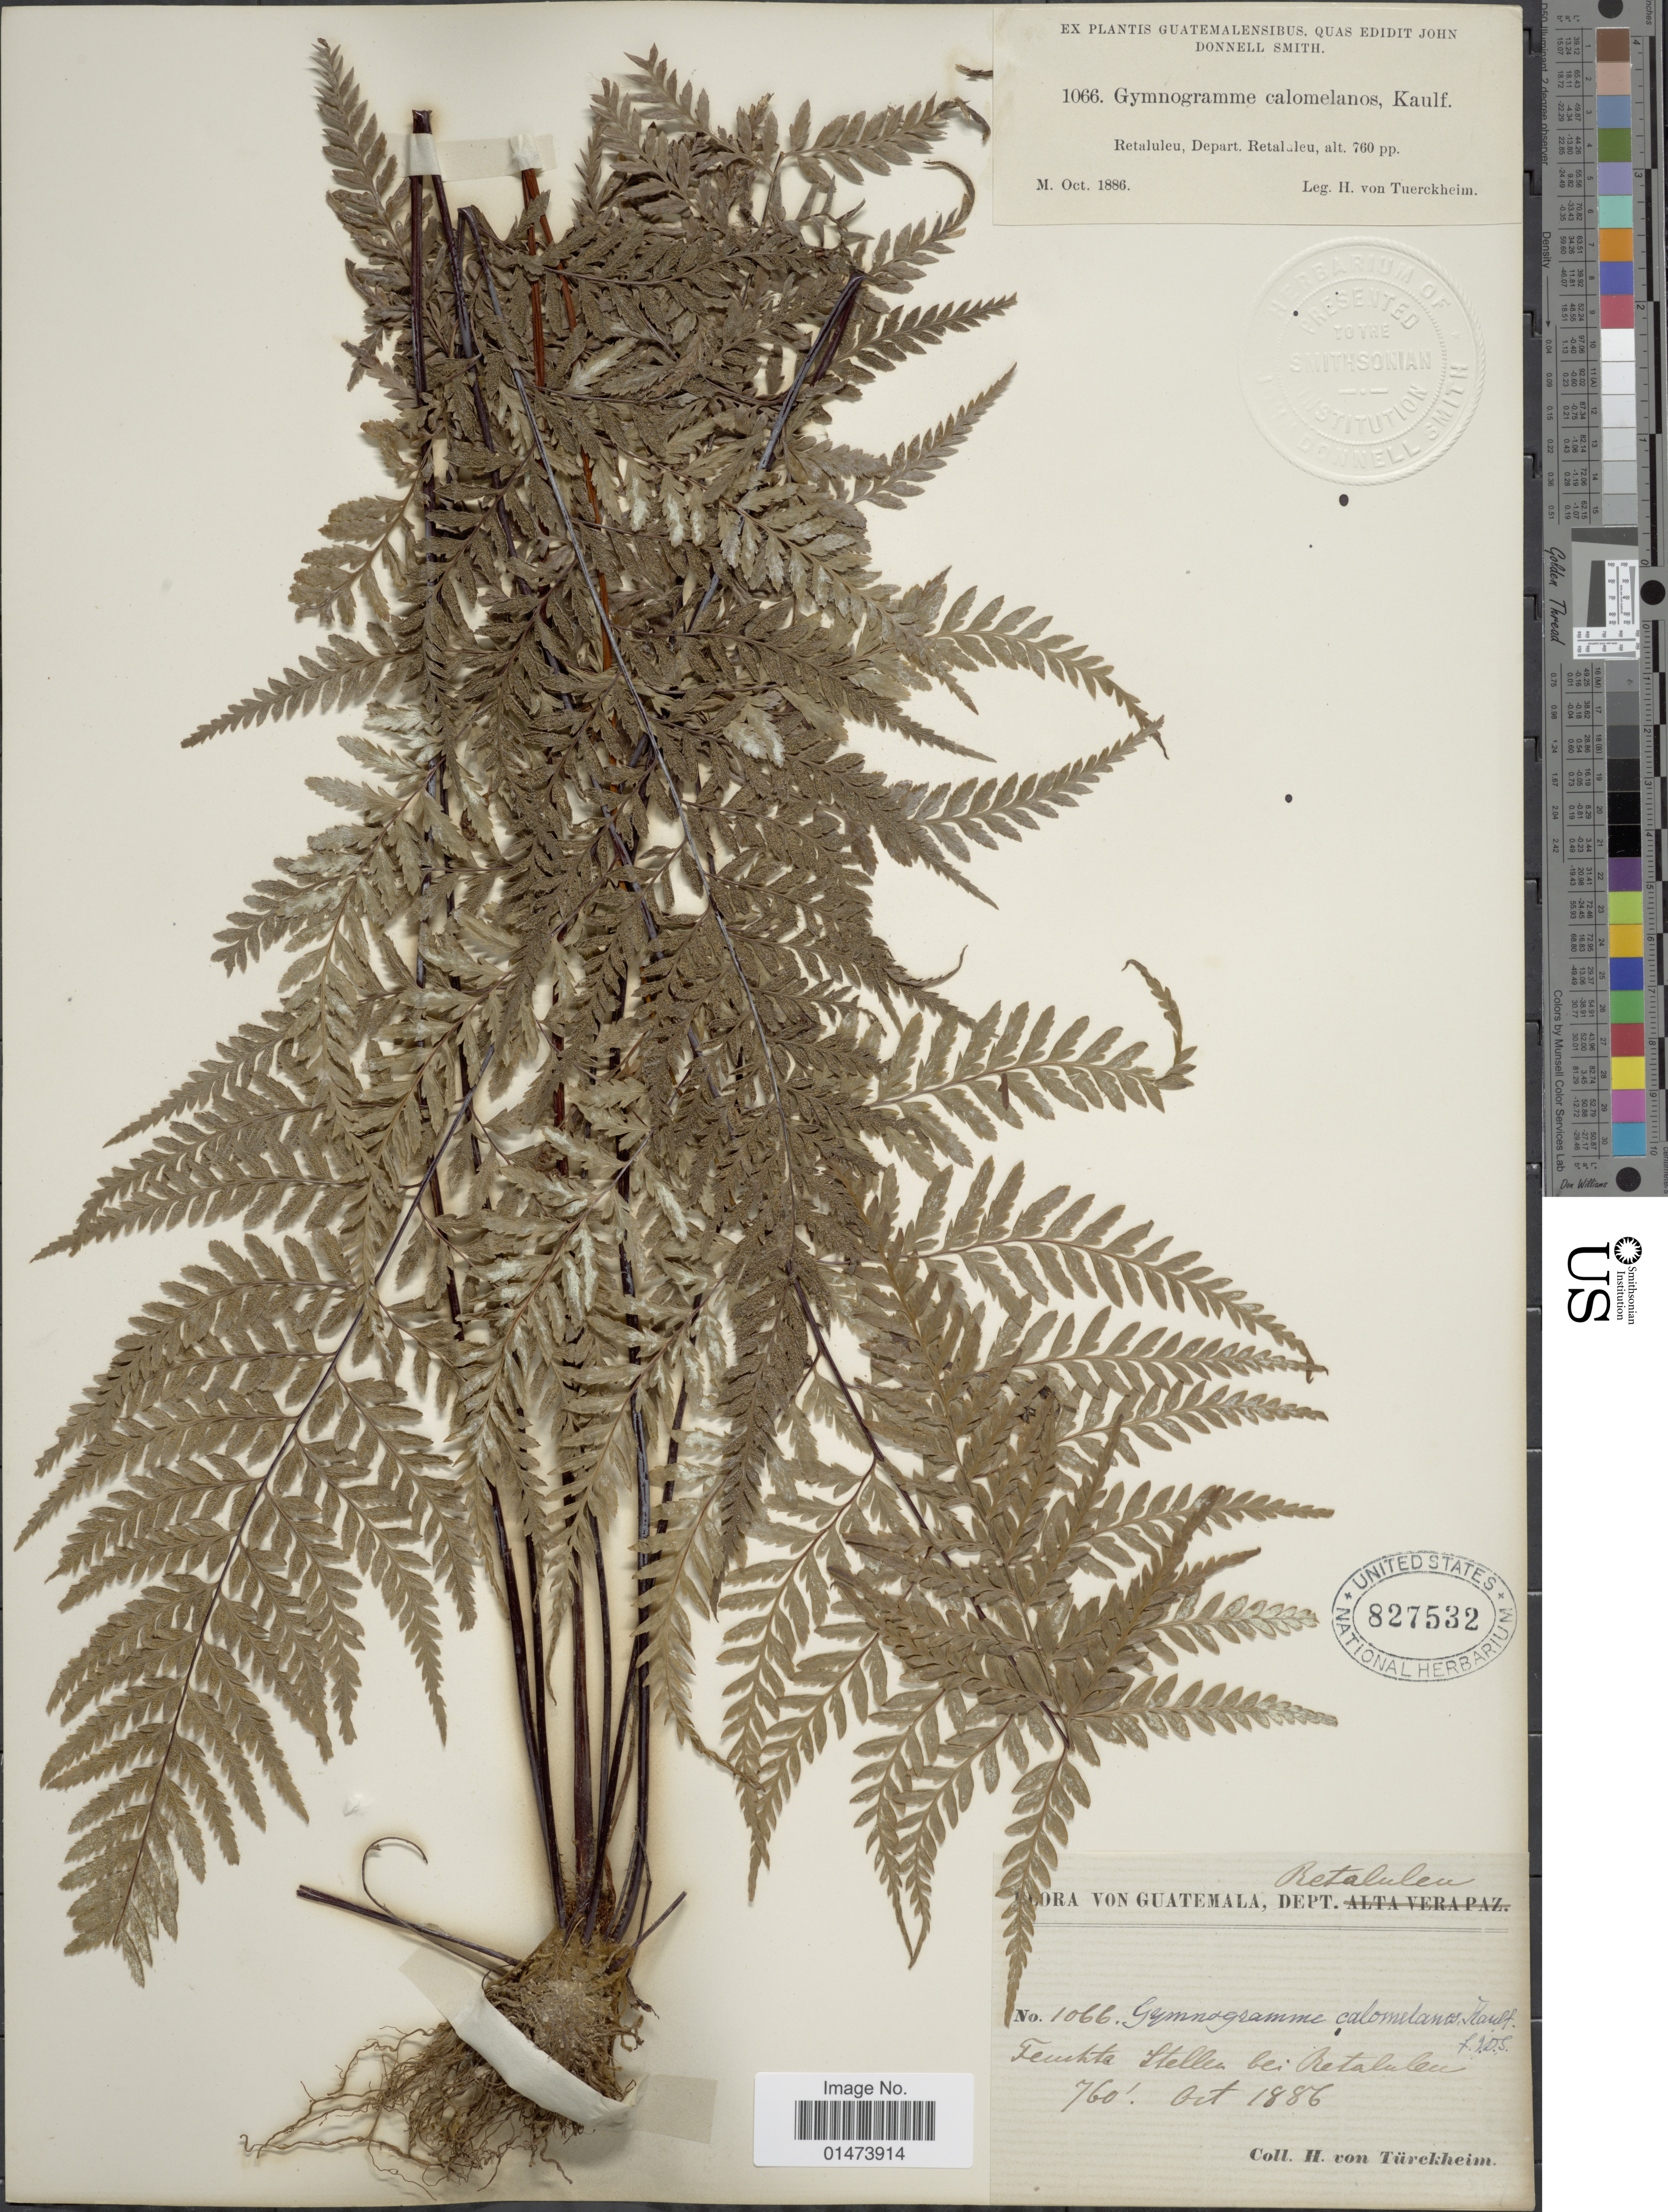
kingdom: Plantae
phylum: Tracheophyta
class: Polypodiopsida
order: Polypodiales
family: Pteridaceae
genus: Pityrogramma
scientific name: Pityrogramma calomelanos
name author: (L.) Link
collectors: H. von Türckheim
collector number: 1066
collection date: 1886-10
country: Guatemala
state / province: Retalhuleu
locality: Feuchten stellen bei Retalhuleu (damp places at Retalhuleu).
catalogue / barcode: US 827532